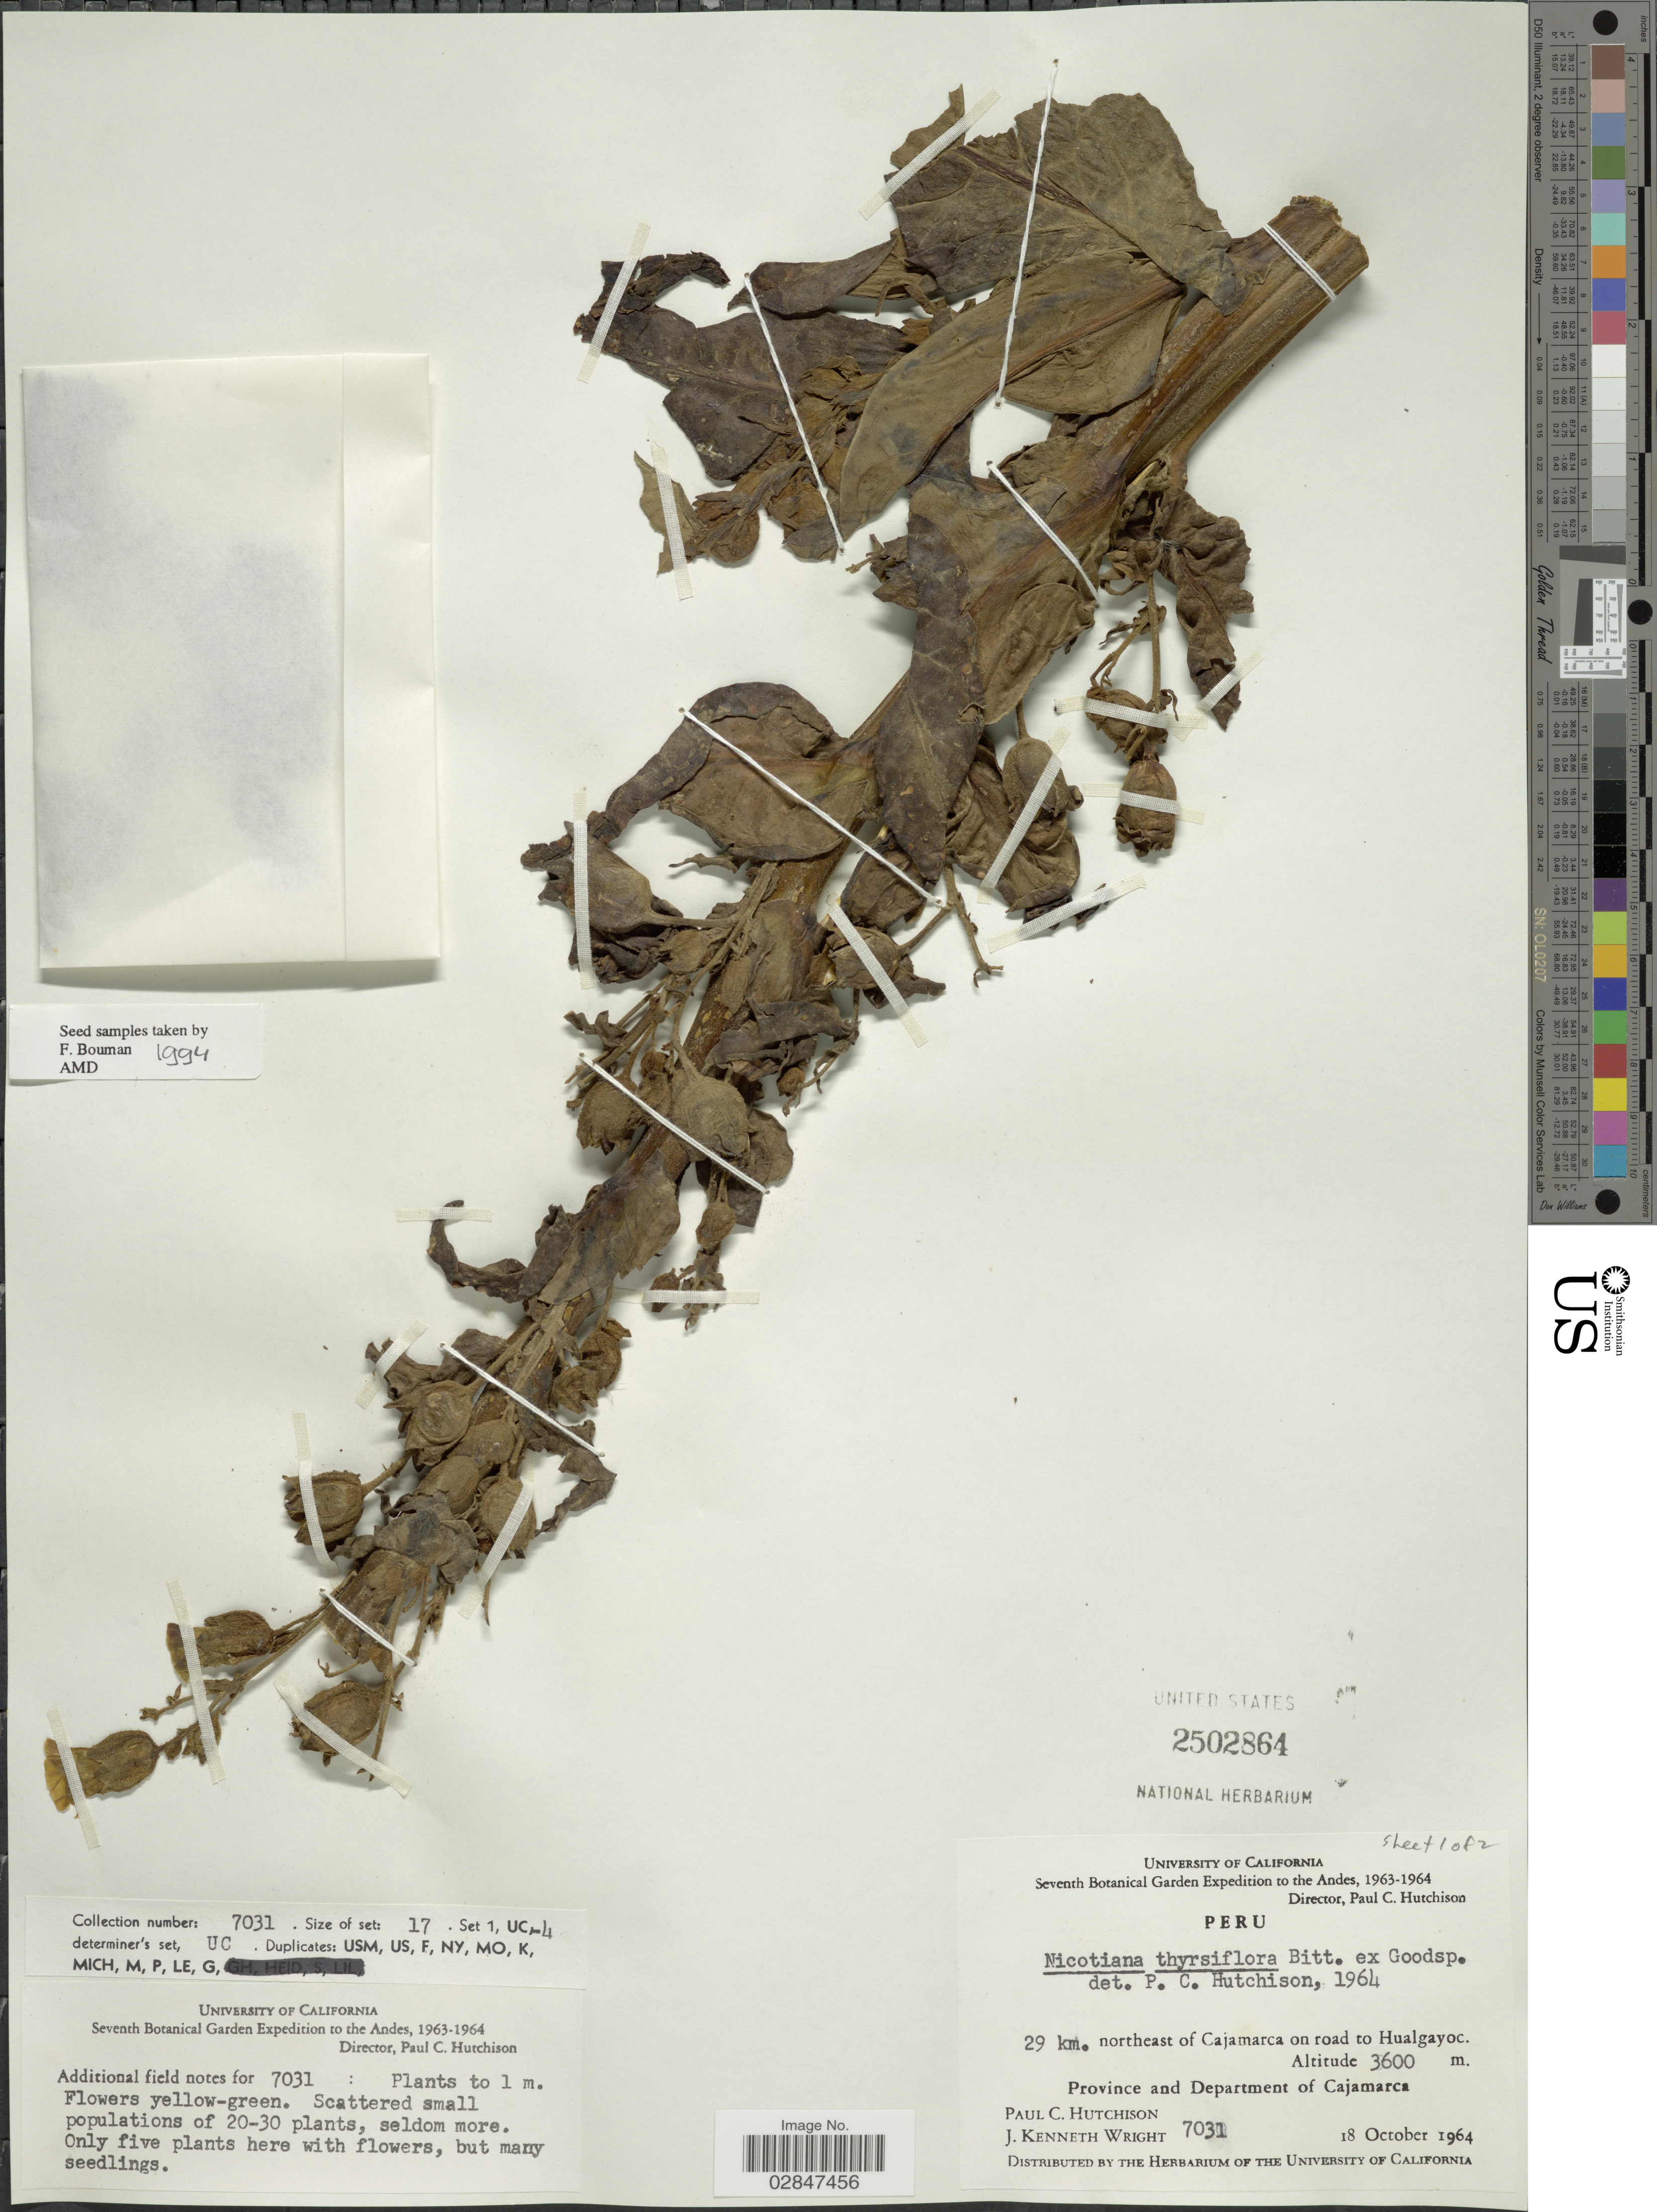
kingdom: Plantae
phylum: Tracheophyta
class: Magnoliopsida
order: Solanales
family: Solanaceae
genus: Nicotiana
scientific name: Nicotiana thyrsiflora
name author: Goodsp.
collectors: P. C. Hutchison & J. K. Wright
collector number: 7031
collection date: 1964-10-18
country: Peru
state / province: Cajamarca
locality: The Andes, 29 km. northeast of Cajamarca on road to Hualgayoc, Province and Department of Cajamarca.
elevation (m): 3600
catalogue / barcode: US 2502864